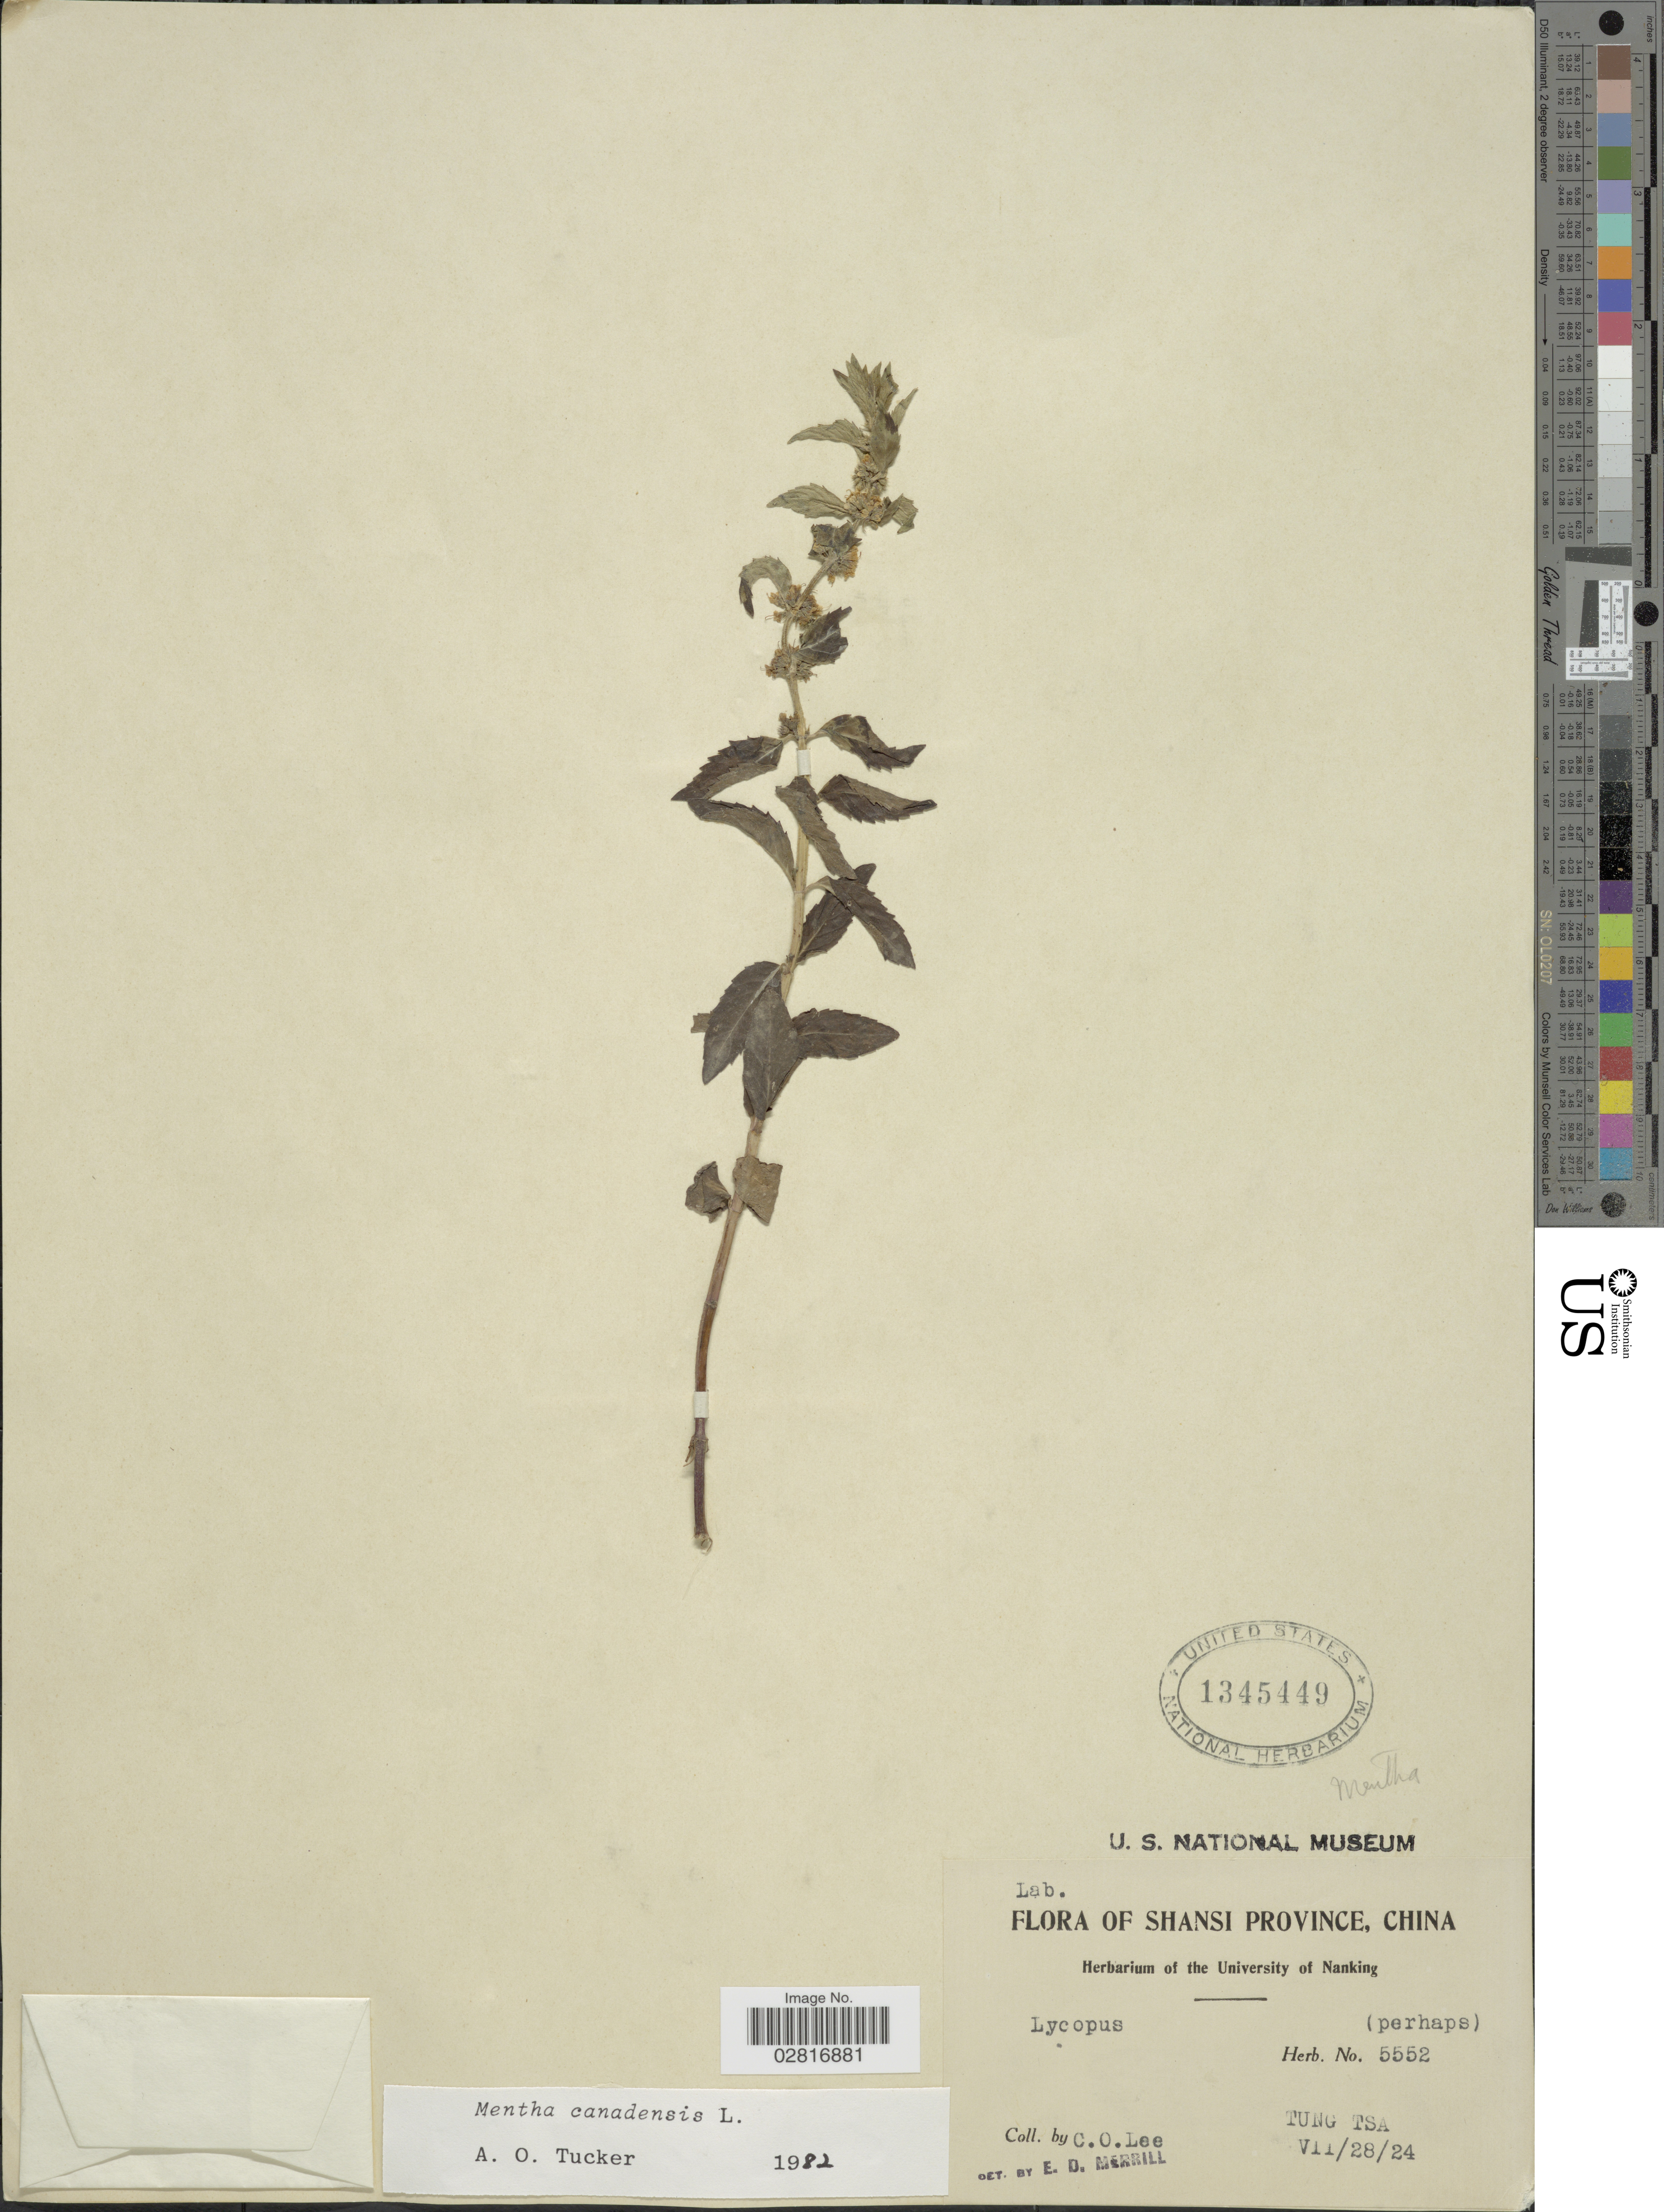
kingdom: Plantae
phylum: Tracheophyta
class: Magnoliopsida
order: Lamiales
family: Lamiaceae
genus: Mentha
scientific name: Mentha canadensis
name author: L.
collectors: C. Lee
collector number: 5552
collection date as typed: Transcribed d/m/y: 28/7/24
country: China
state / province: Shanxi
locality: Shansi Province, China, Tung Tsa.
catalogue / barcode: US 1345449